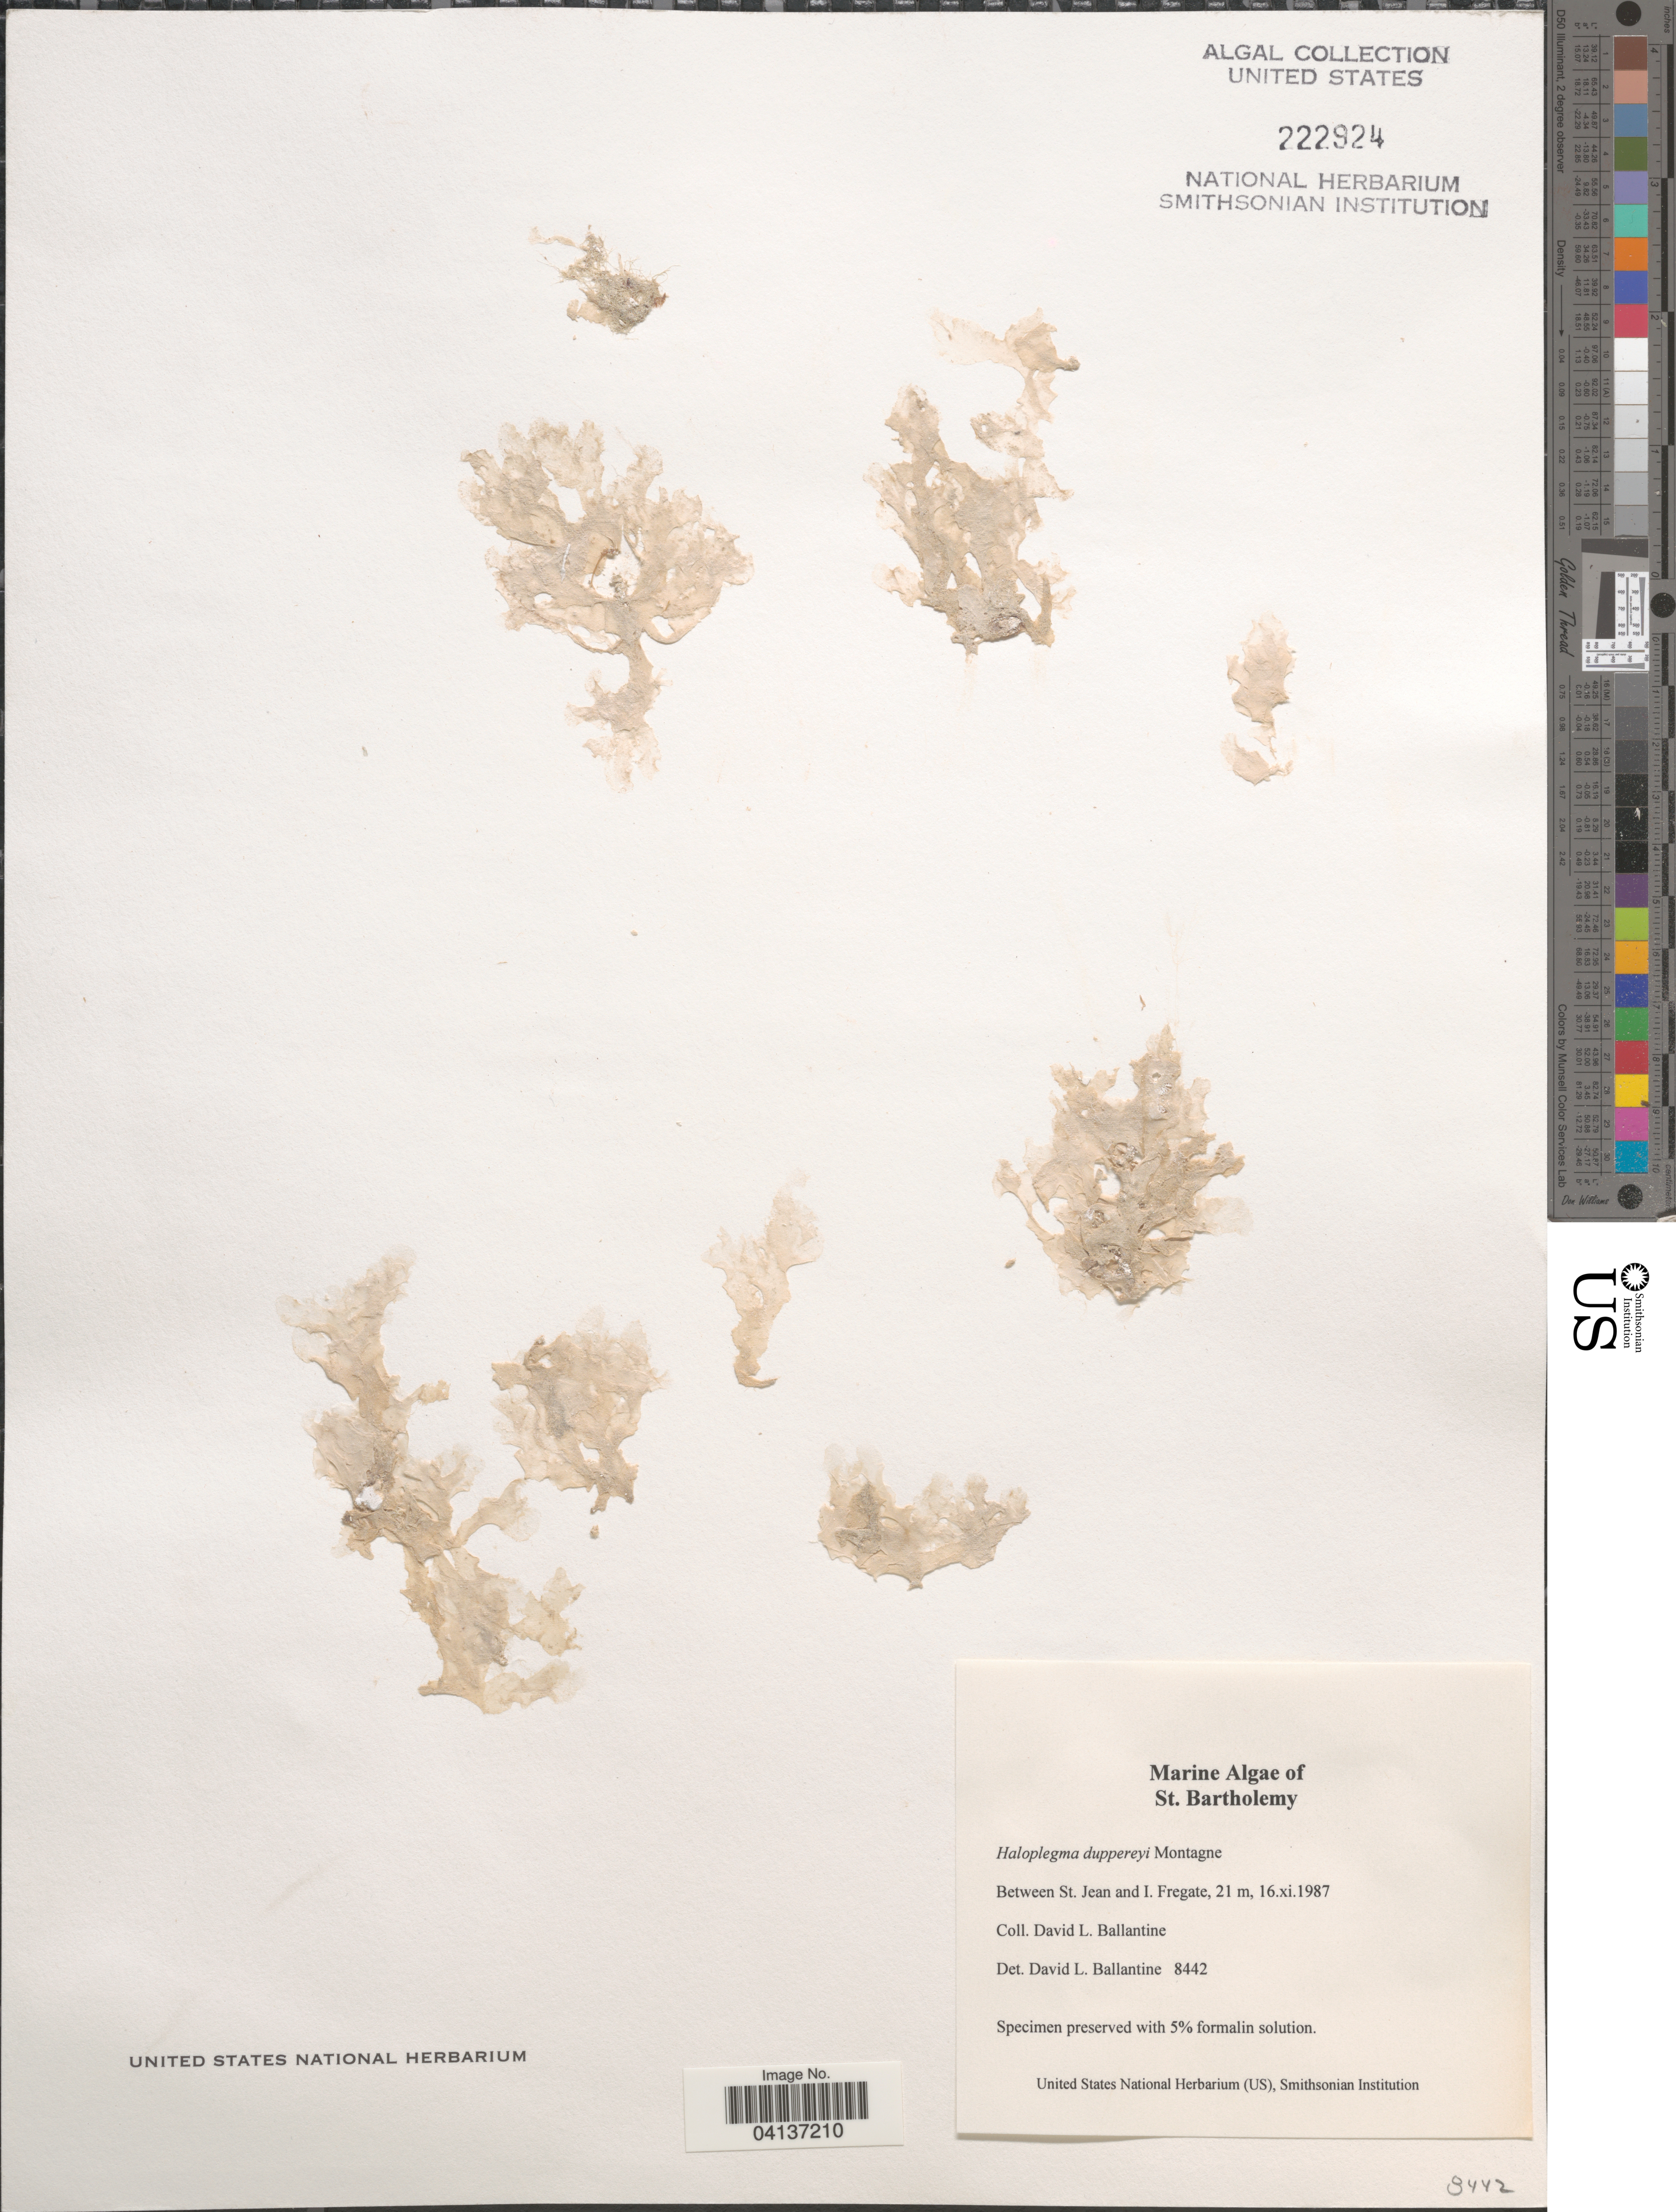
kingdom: Plantae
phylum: Rhodophyta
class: Florideophyceae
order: Ceramiales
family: Wrangeliaceae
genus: Haloplegma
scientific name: Haloplegma duperreyi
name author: Mont.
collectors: D.L. Ballantine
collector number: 8442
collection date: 1987-11-16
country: Saint Barthélemy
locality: St. Bartholemy. Between St. Jean and I. Fregate.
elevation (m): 21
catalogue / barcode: US 222924